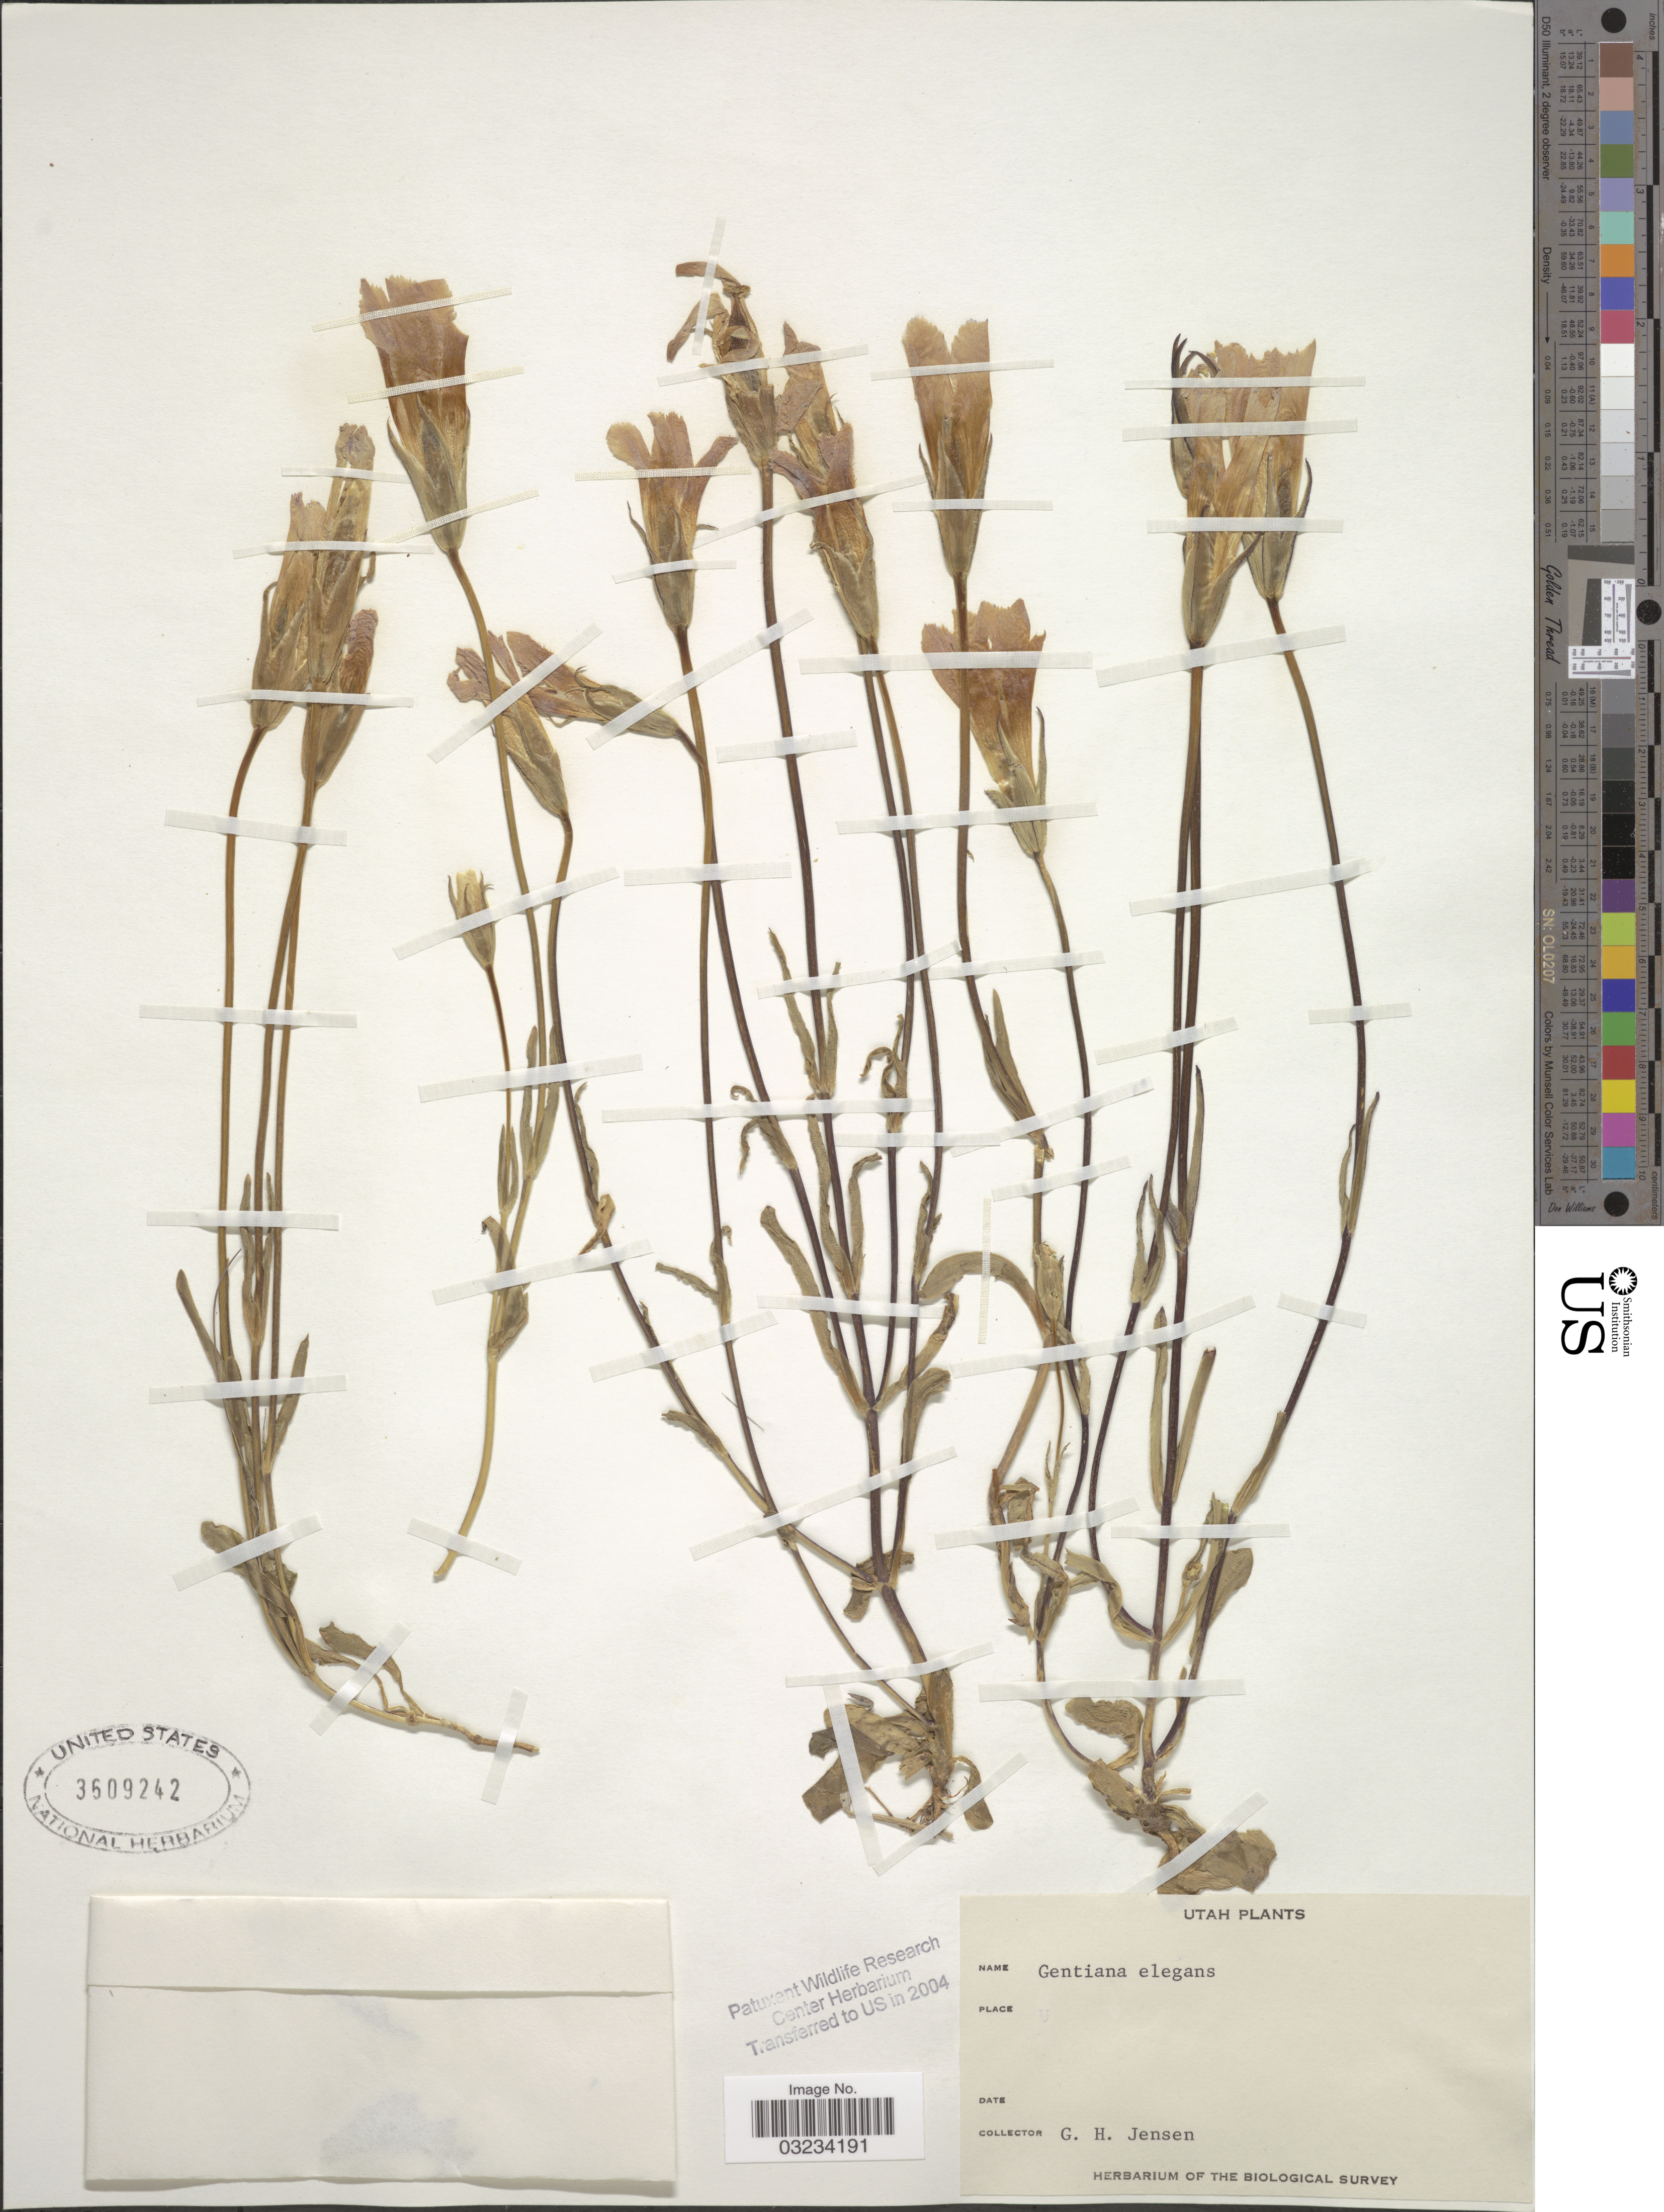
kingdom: Plantae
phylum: Tracheophyta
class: Magnoliopsida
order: Gentianales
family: Gentianaceae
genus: Gentiana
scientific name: Gentiana elegans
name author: A. Nelson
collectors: G. H. Jensen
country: United States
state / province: Utah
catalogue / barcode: US 3609242